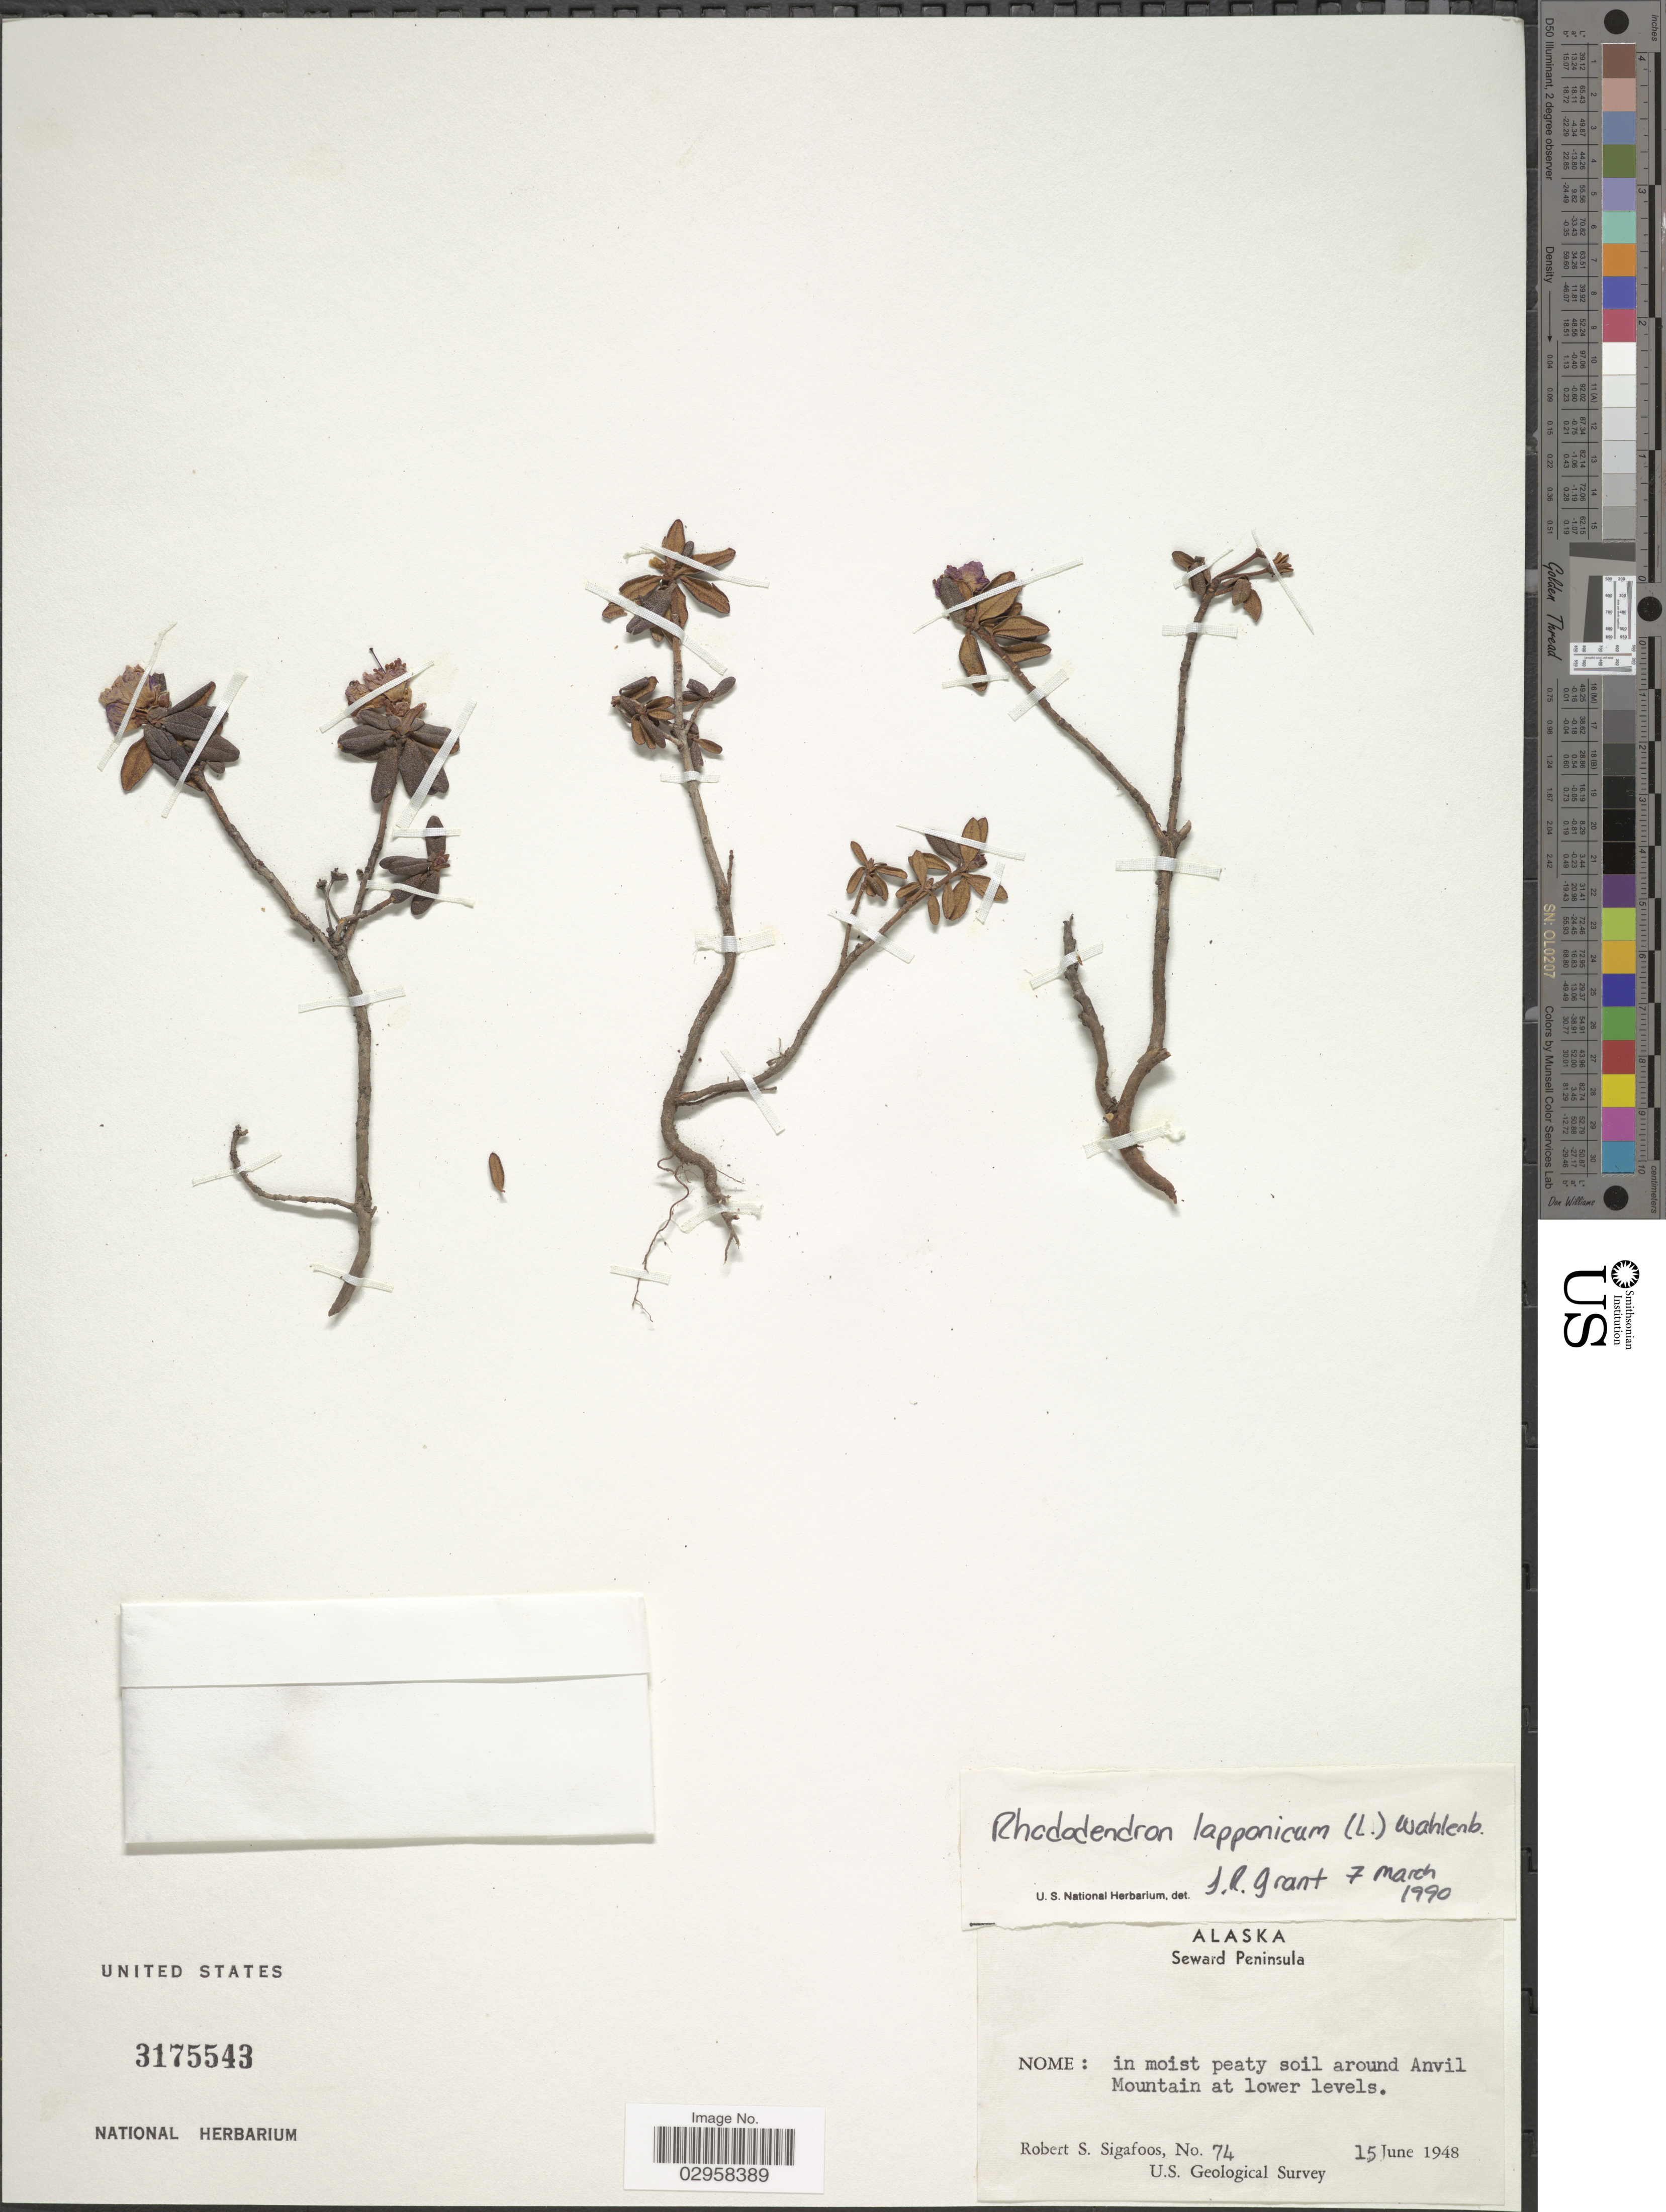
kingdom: Plantae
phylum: Tracheophyta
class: Magnoliopsida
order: Ericales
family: Ericaceae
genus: Rhododendron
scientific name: Rhododendron lapponicum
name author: (L.) Wahlenb.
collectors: R. Sigafoos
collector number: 74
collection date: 1948-06-15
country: United States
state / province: Alaska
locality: Seward Peninsula. Nome: in moist peaty soil around Anvil Mountain at lower levels.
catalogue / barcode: US 3175543